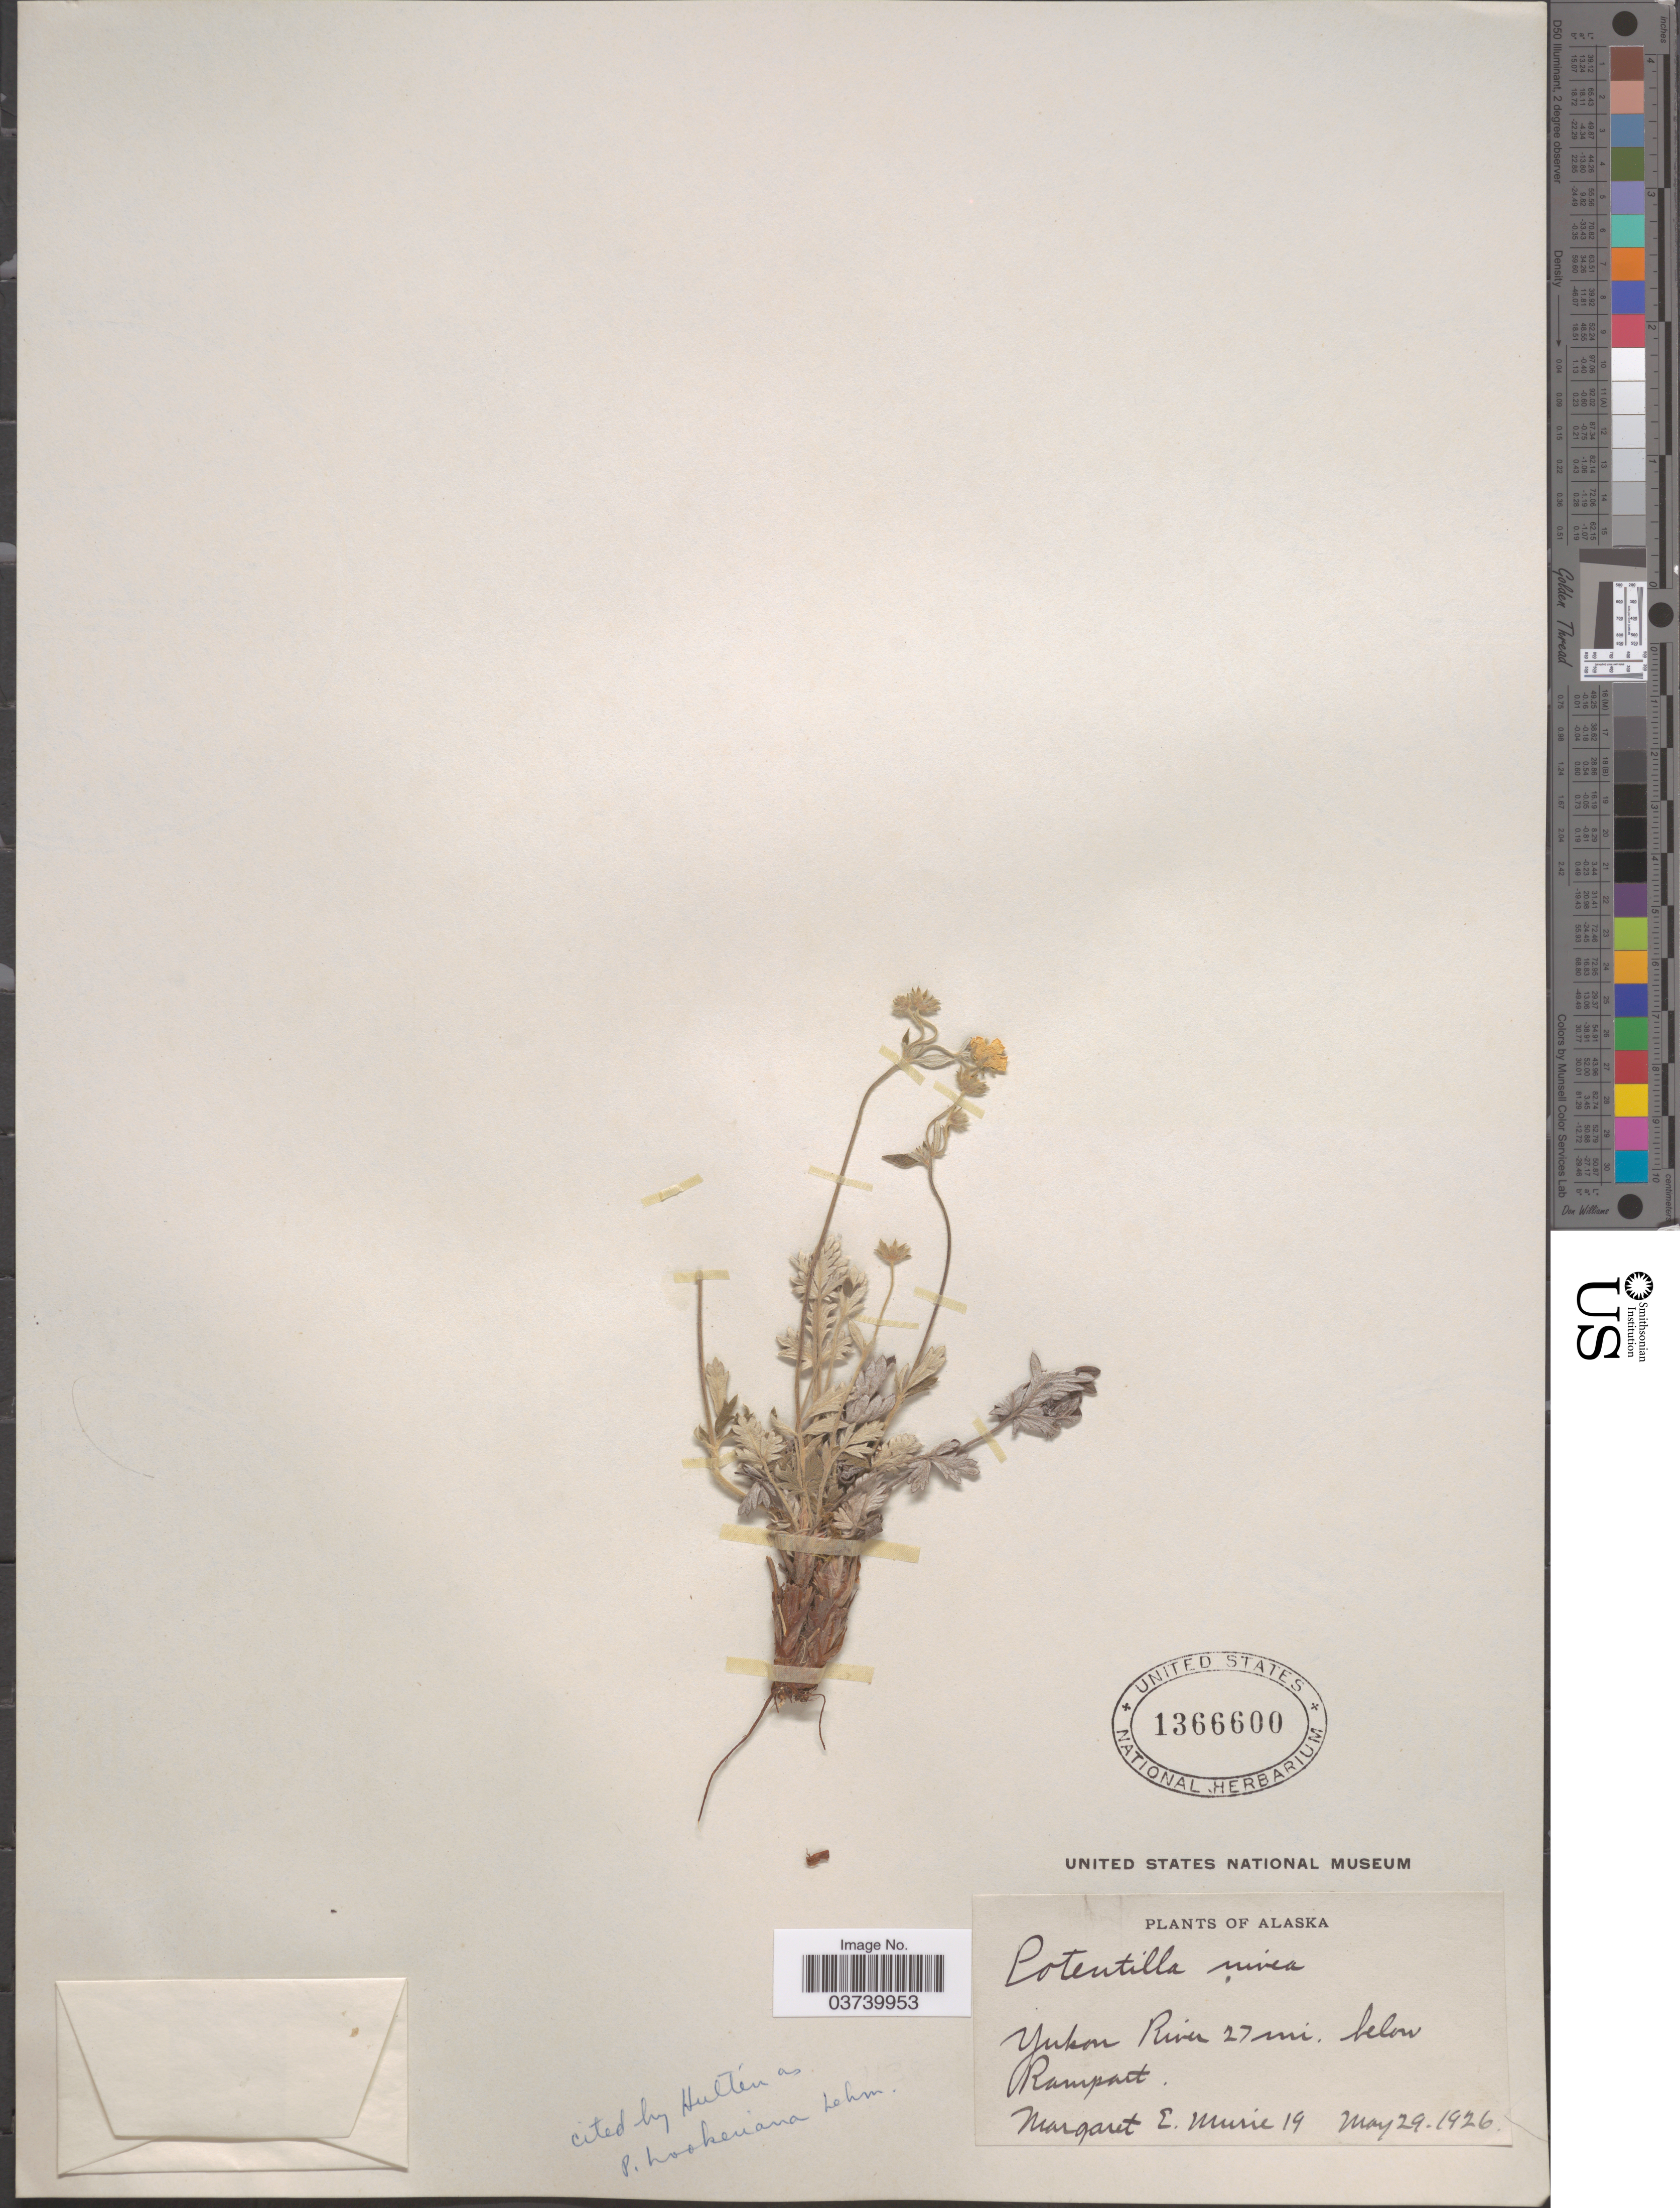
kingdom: Plantae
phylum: Tracheophyta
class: Magnoliopsida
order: Rosales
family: Rosaceae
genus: Potentilla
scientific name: Potentilla hookeriana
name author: F. Lehm.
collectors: M. Murie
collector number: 19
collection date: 1926-05-29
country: United States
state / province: Alaska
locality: Yukon River 27 mi. below Rampart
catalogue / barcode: US 1366600